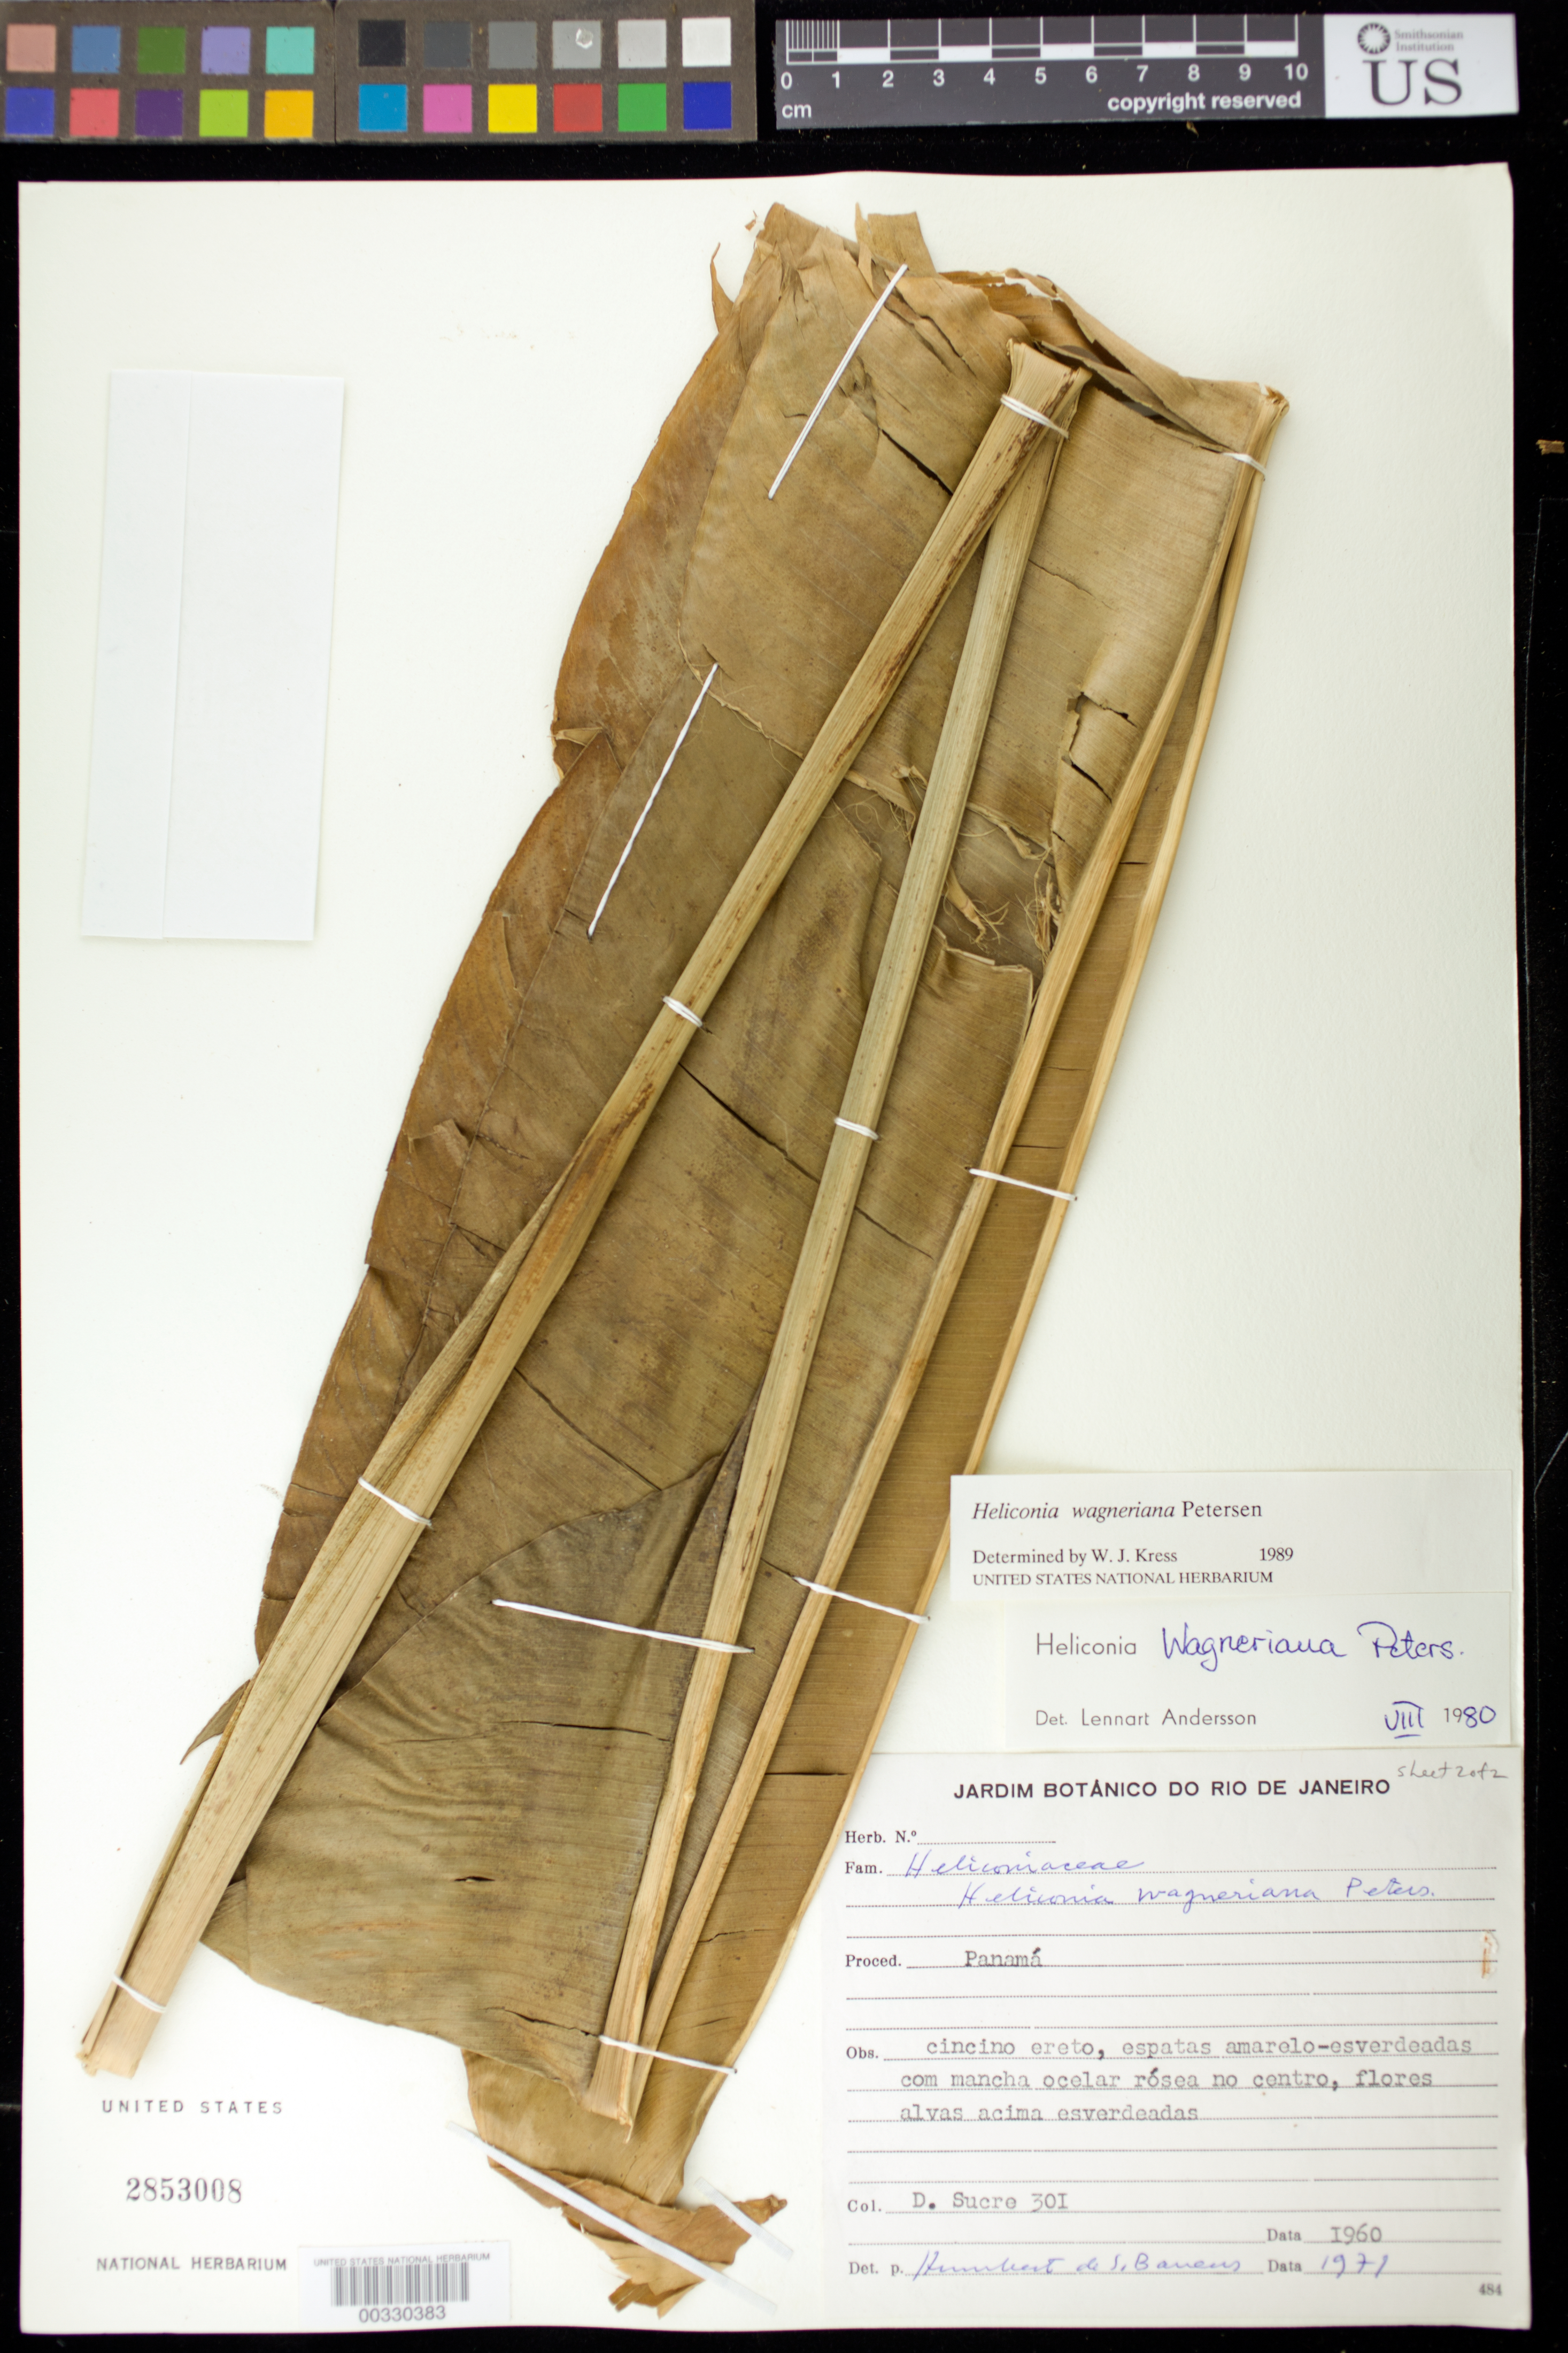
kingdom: Plantae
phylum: Tracheophyta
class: Liliopsida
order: Zingiberales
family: Heliconiaceae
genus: Heliconia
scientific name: Heliconia wagneriana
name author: Petersen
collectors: D. Sucre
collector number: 301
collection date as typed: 1960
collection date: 1960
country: Panama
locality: NW of Boquete towards Parque Nacional Volcan Baru.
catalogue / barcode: US 2853008